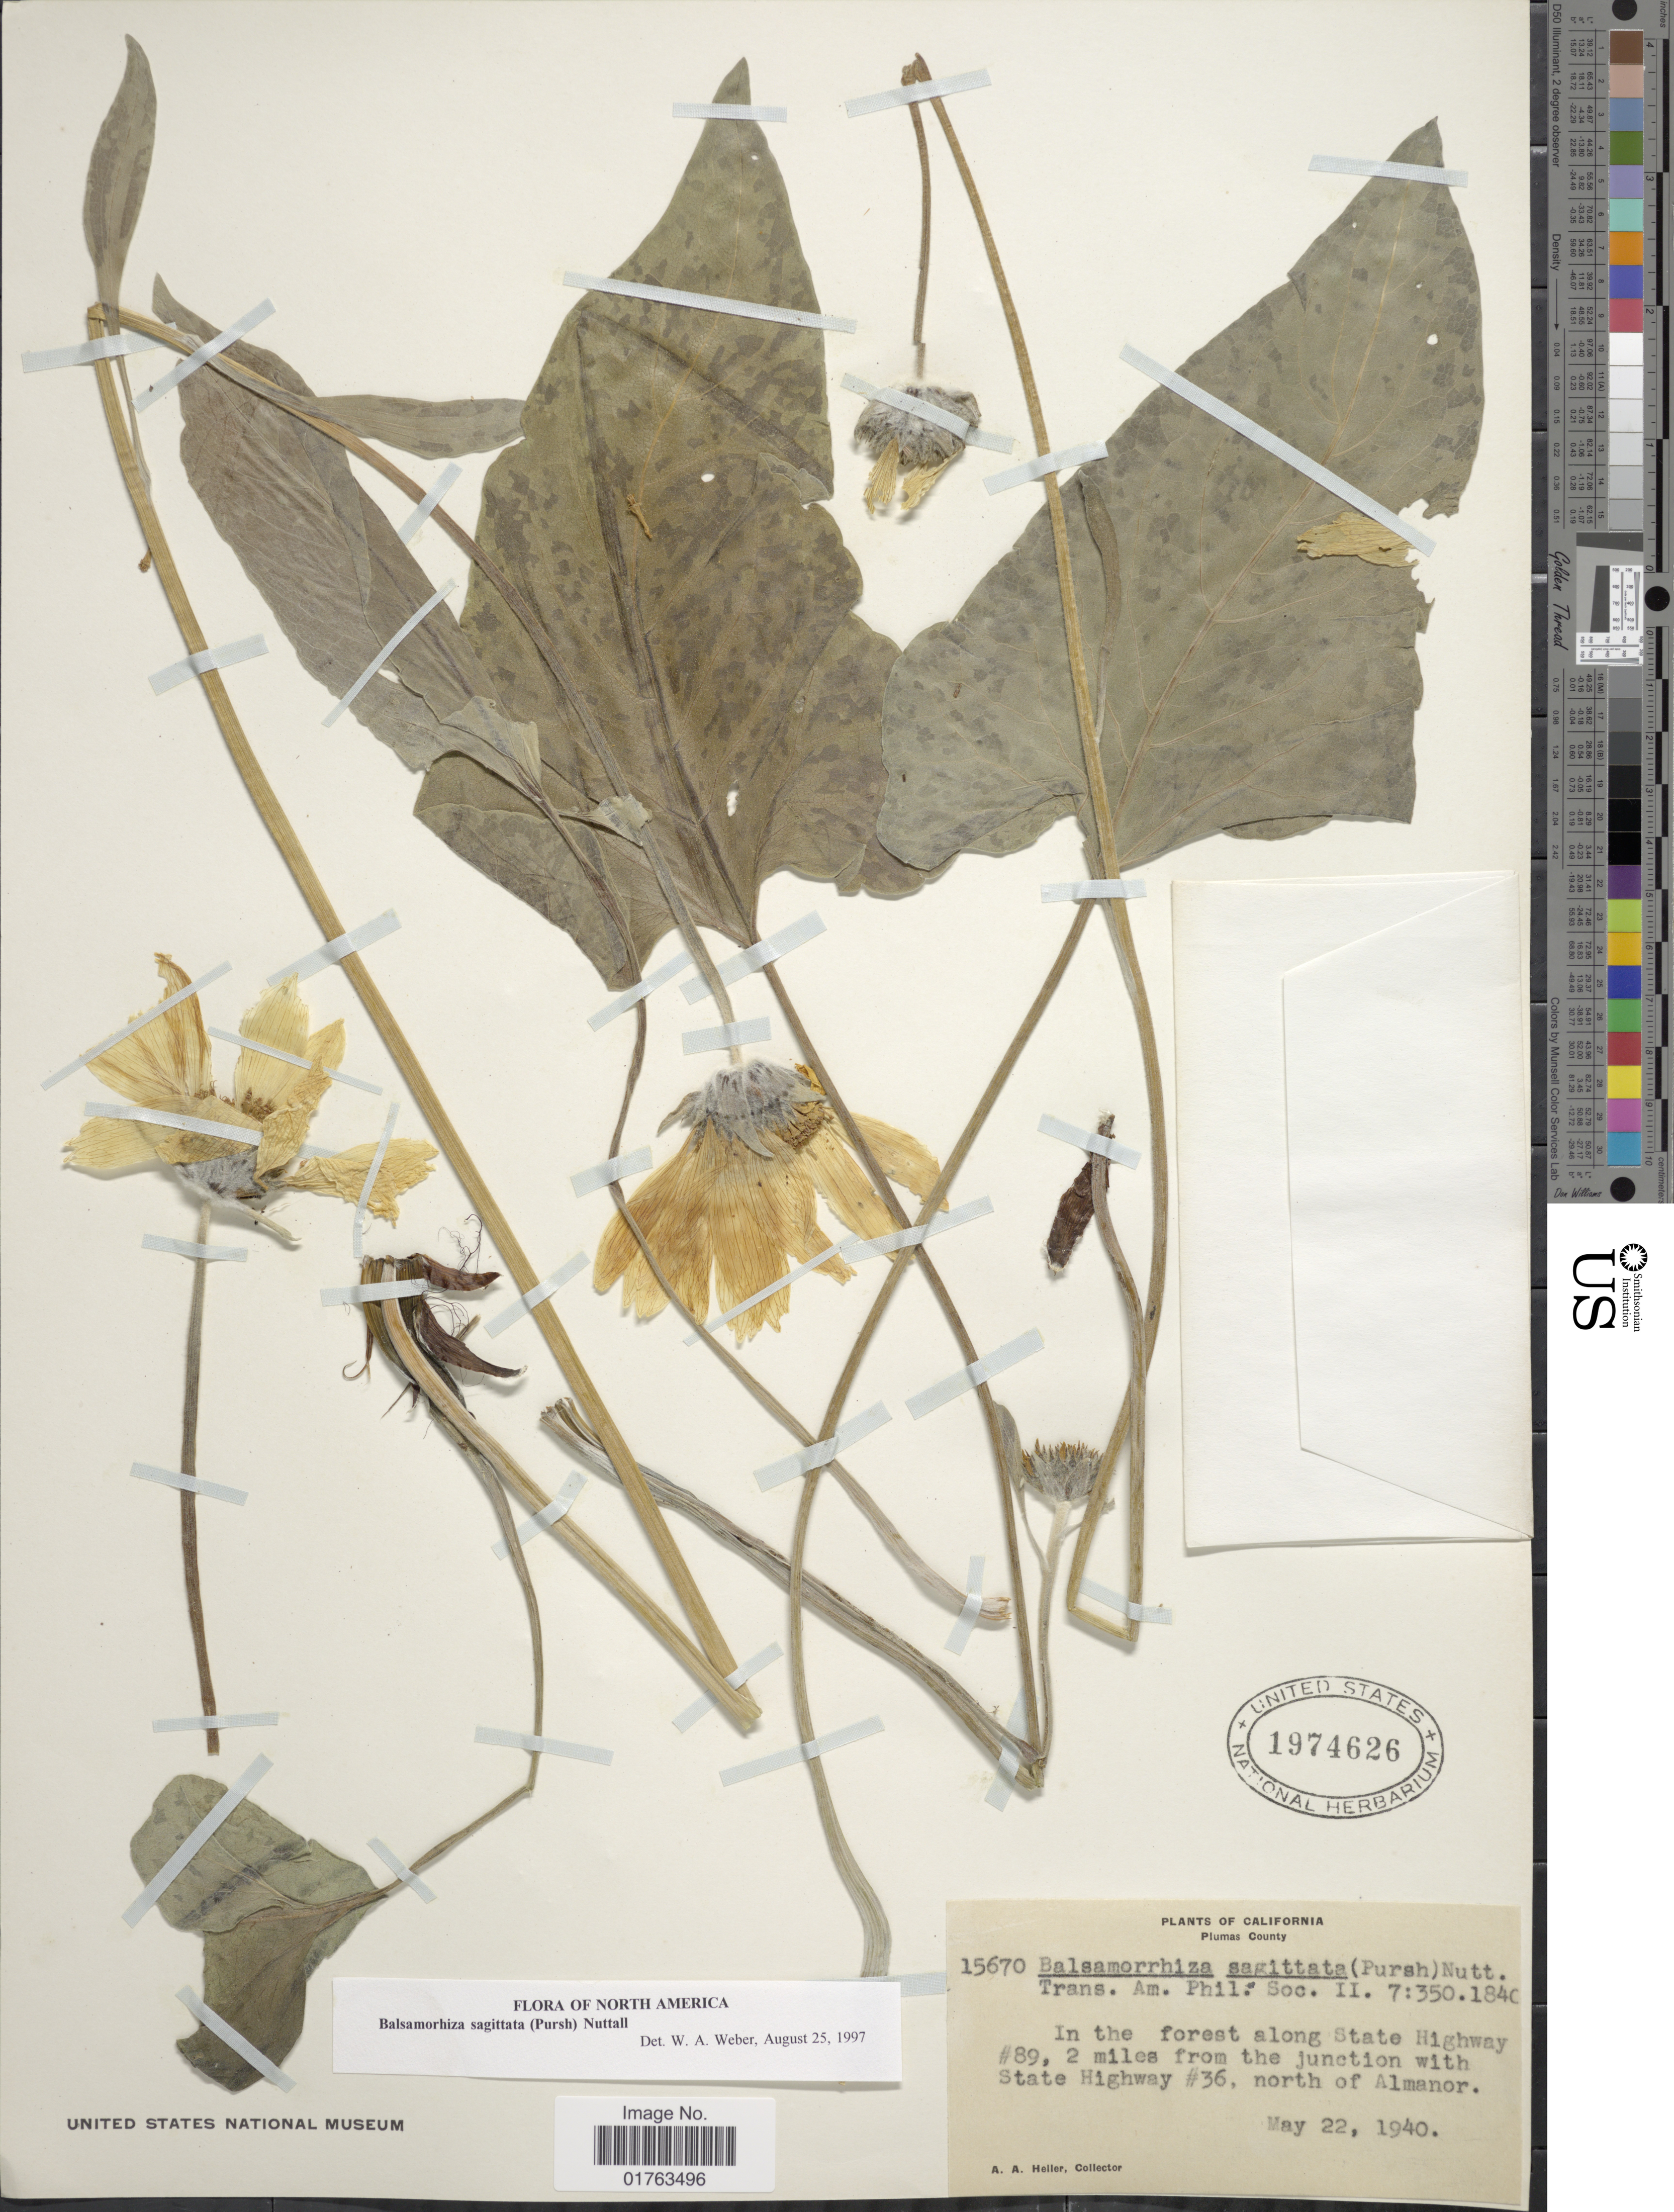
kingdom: Plantae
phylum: Tracheophyta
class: Magnoliopsida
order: Asterales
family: Asteraceae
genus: Balsamorhiza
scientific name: Balsamorhiza sagittata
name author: (Pursh) Nutt.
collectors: A. A. Heller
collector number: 15670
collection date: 1940-05-22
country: United States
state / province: California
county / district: Plumas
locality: Plumas County, In the forest along State Highway #89, 2 miles from the junction with State Highway #36. north of Almamor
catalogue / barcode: US 1974626